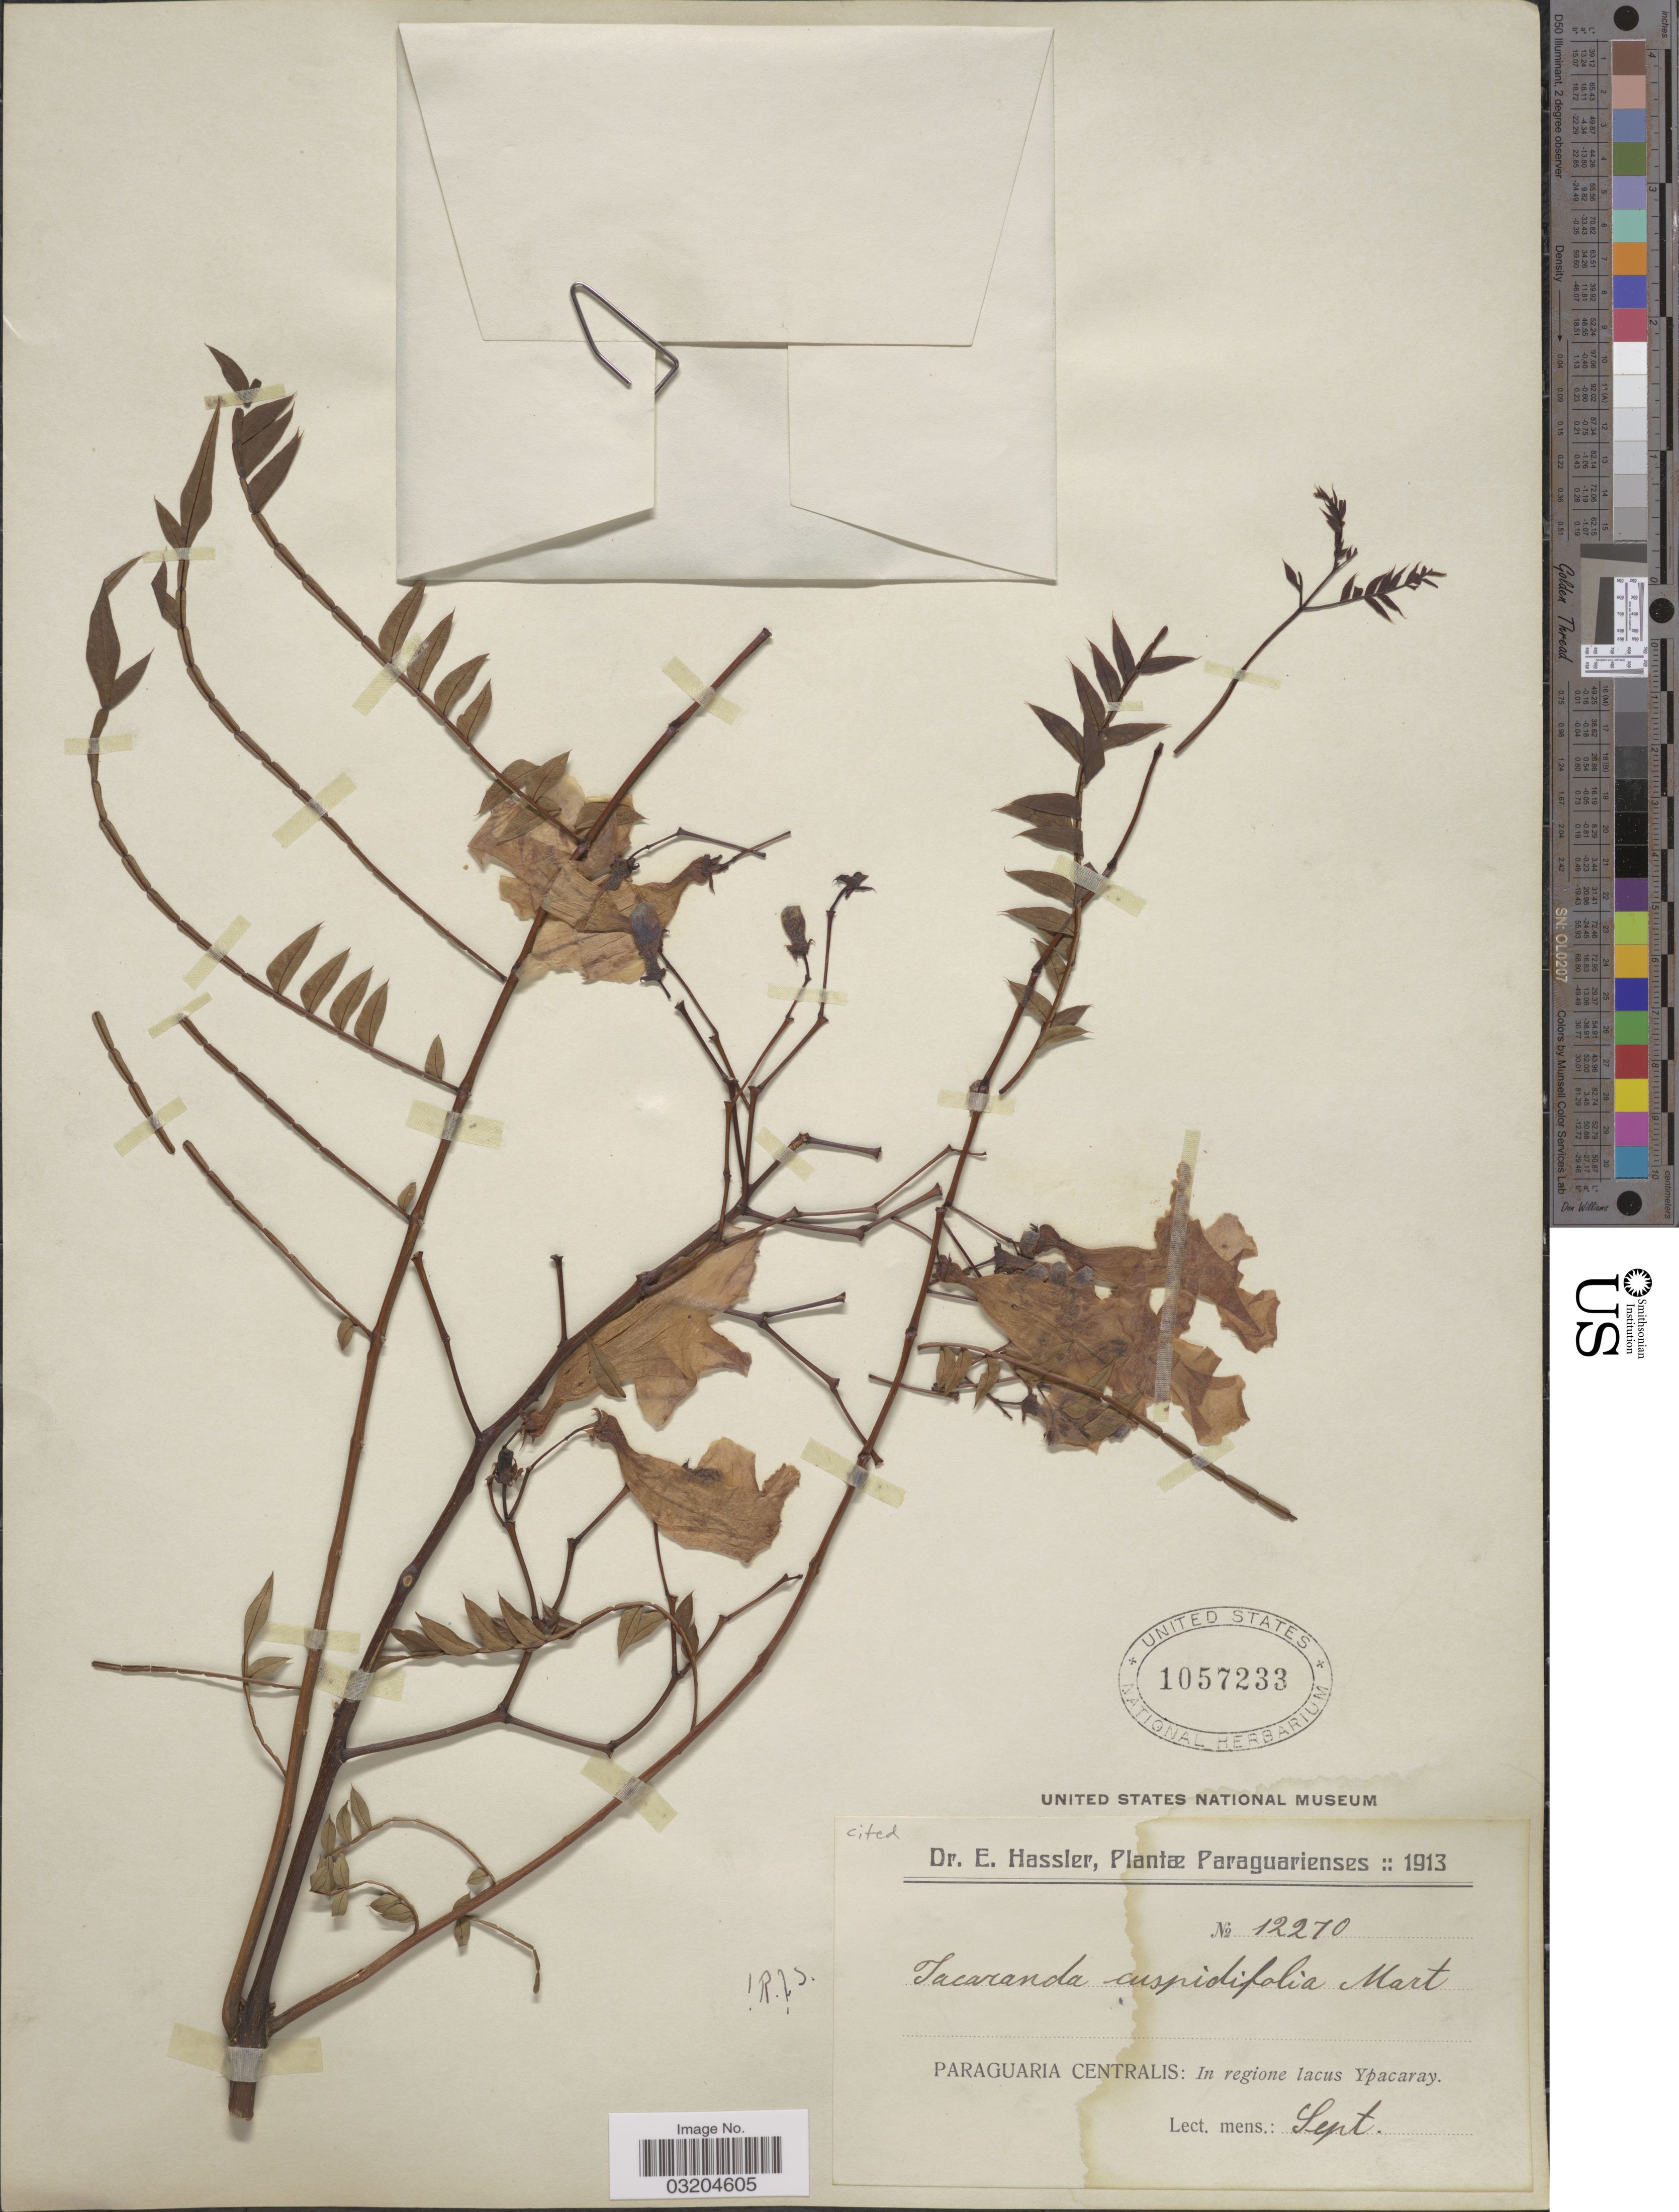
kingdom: Plantae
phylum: Tracheophyta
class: Magnoliopsida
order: Lamiales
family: Bignoniaceae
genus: Jacaranda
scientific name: Jacaranda cuspidifolia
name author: Mart.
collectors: E. Hassler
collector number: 12270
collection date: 1913-09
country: Paraguay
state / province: Paraguari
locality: Paraguarienses. Paraguaria Centralis: In regione lacus Ypacaray.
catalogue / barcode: US 1057233